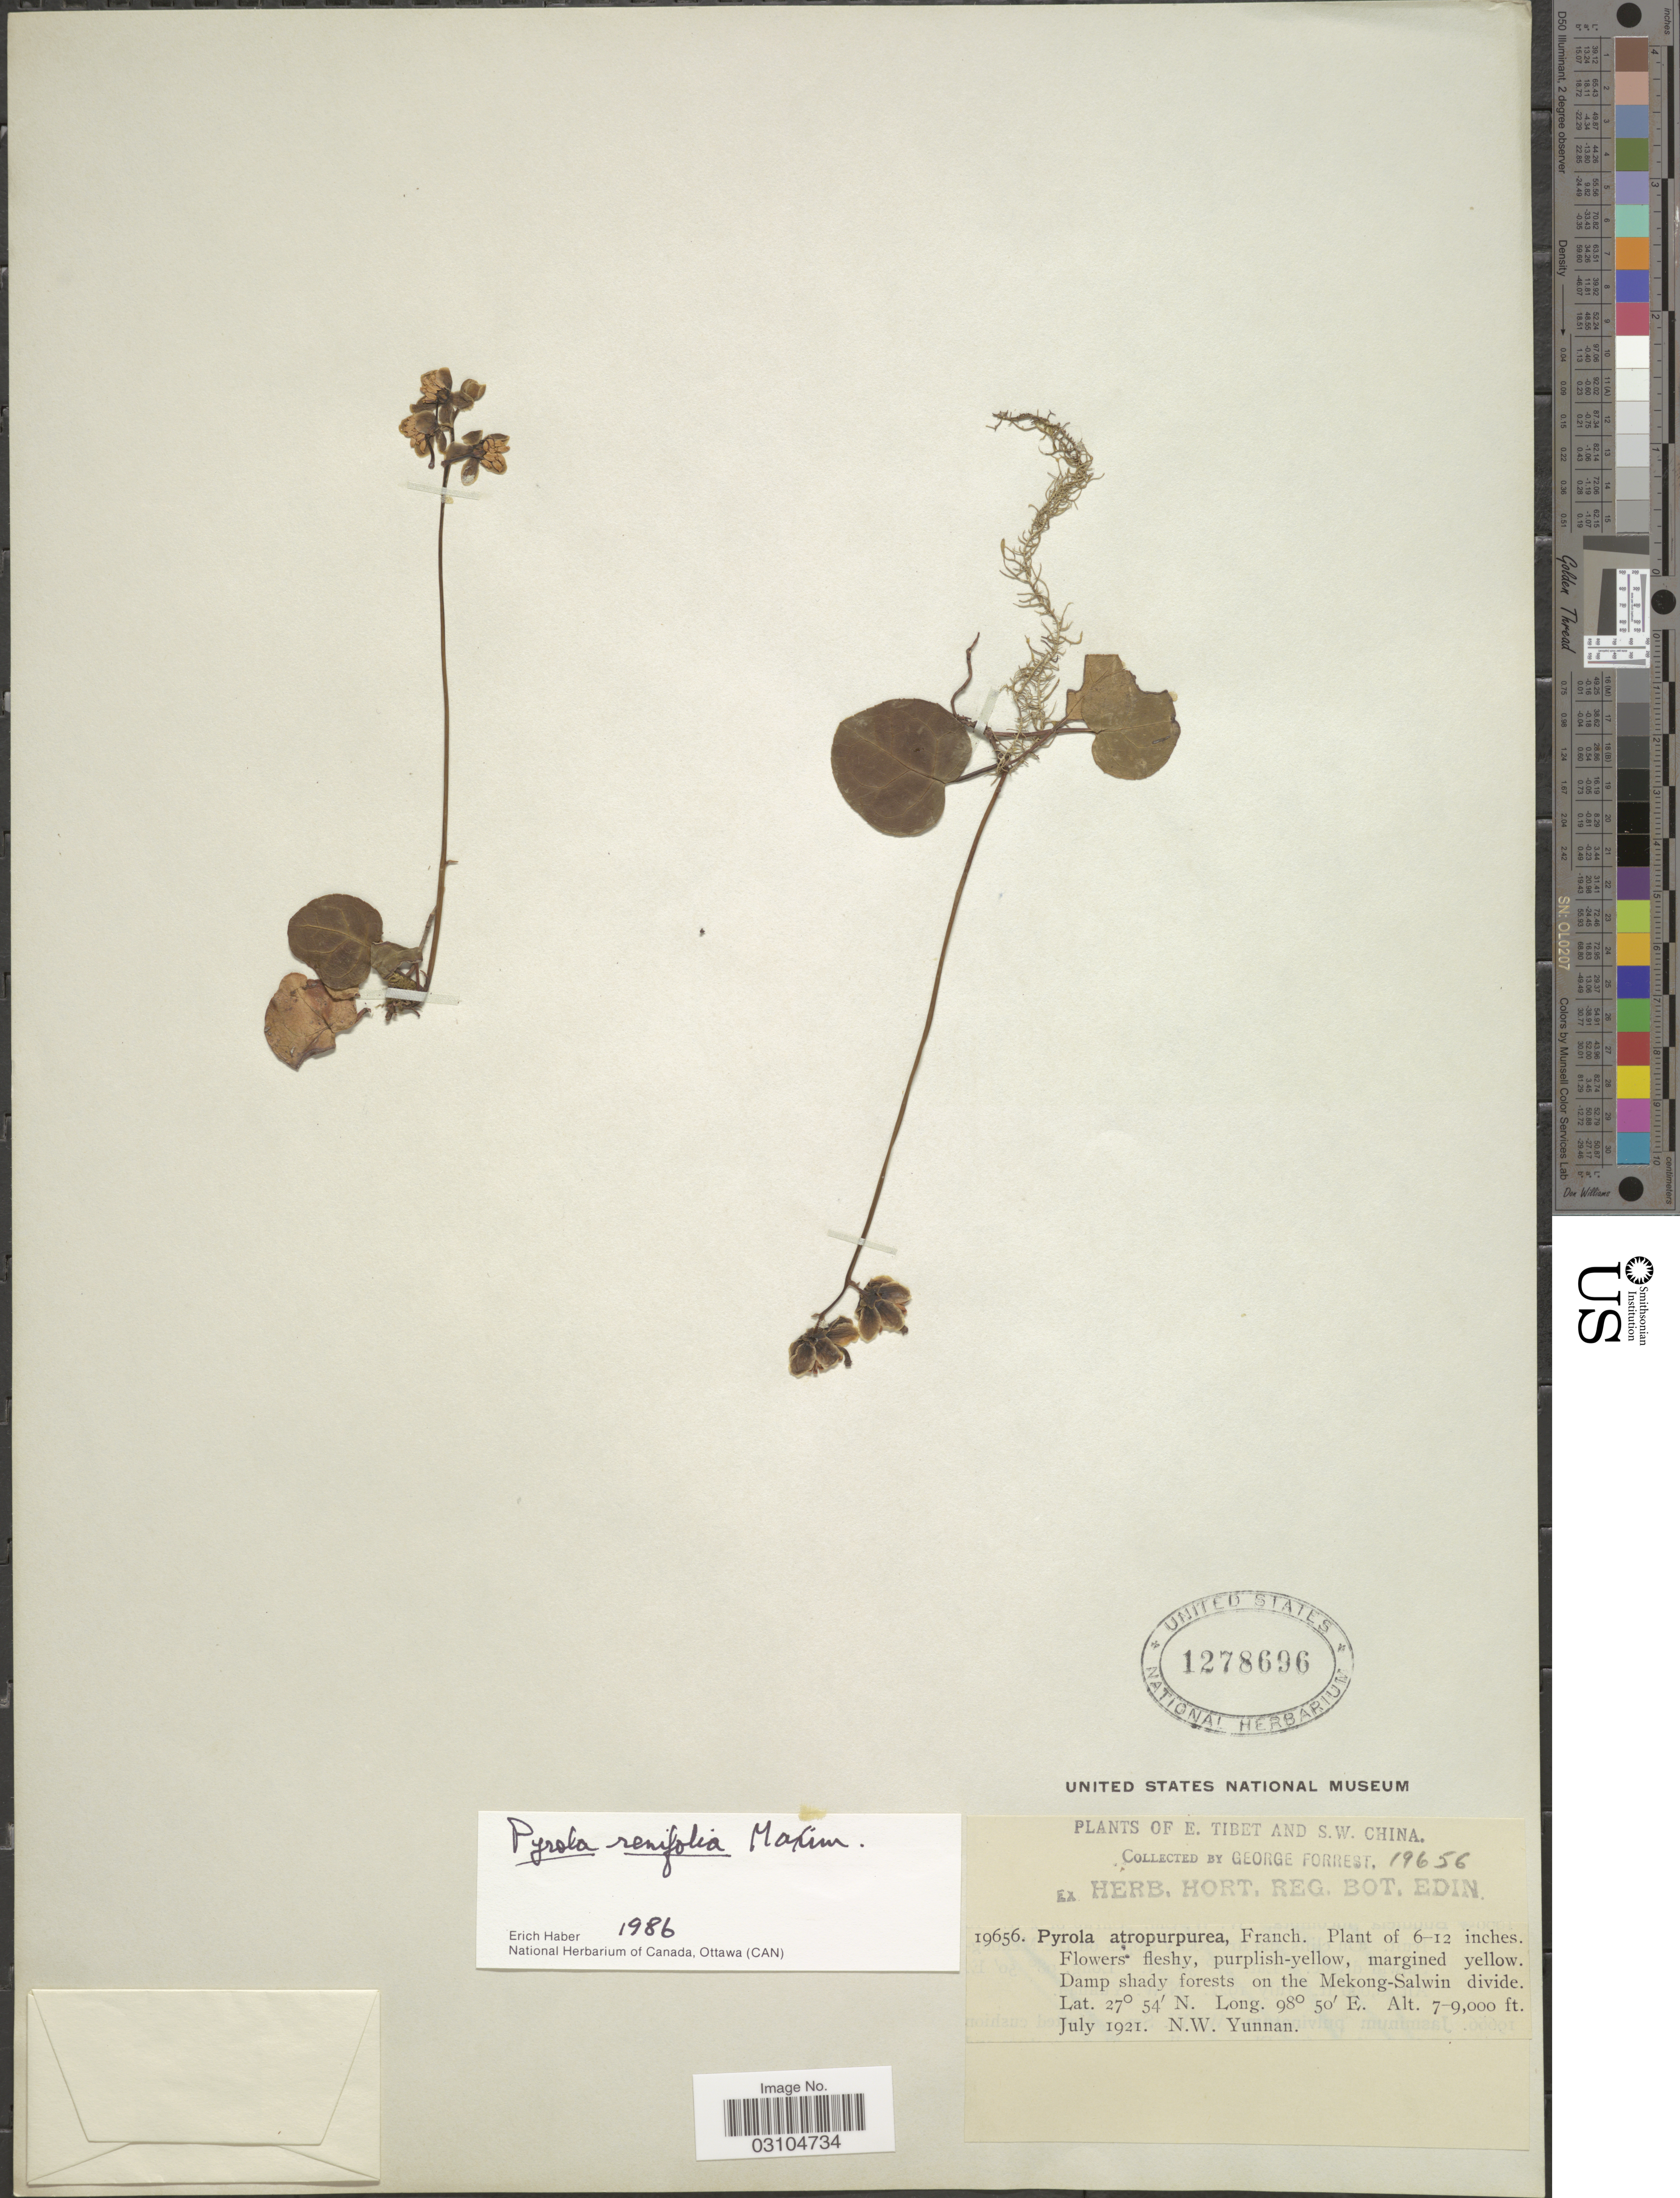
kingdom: Plantae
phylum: Tracheophyta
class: Magnoliopsida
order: Ericales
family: Ericaceae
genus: Pyrola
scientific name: Pyrola renifolia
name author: Maxim.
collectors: G. Forrest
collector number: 19656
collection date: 1921-07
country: China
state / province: Yunnan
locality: E. Tibet and S.W. China. Damp shady forests on the Mekong-Salwin divide. N.W. Yunnan.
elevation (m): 2134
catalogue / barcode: US 1278696